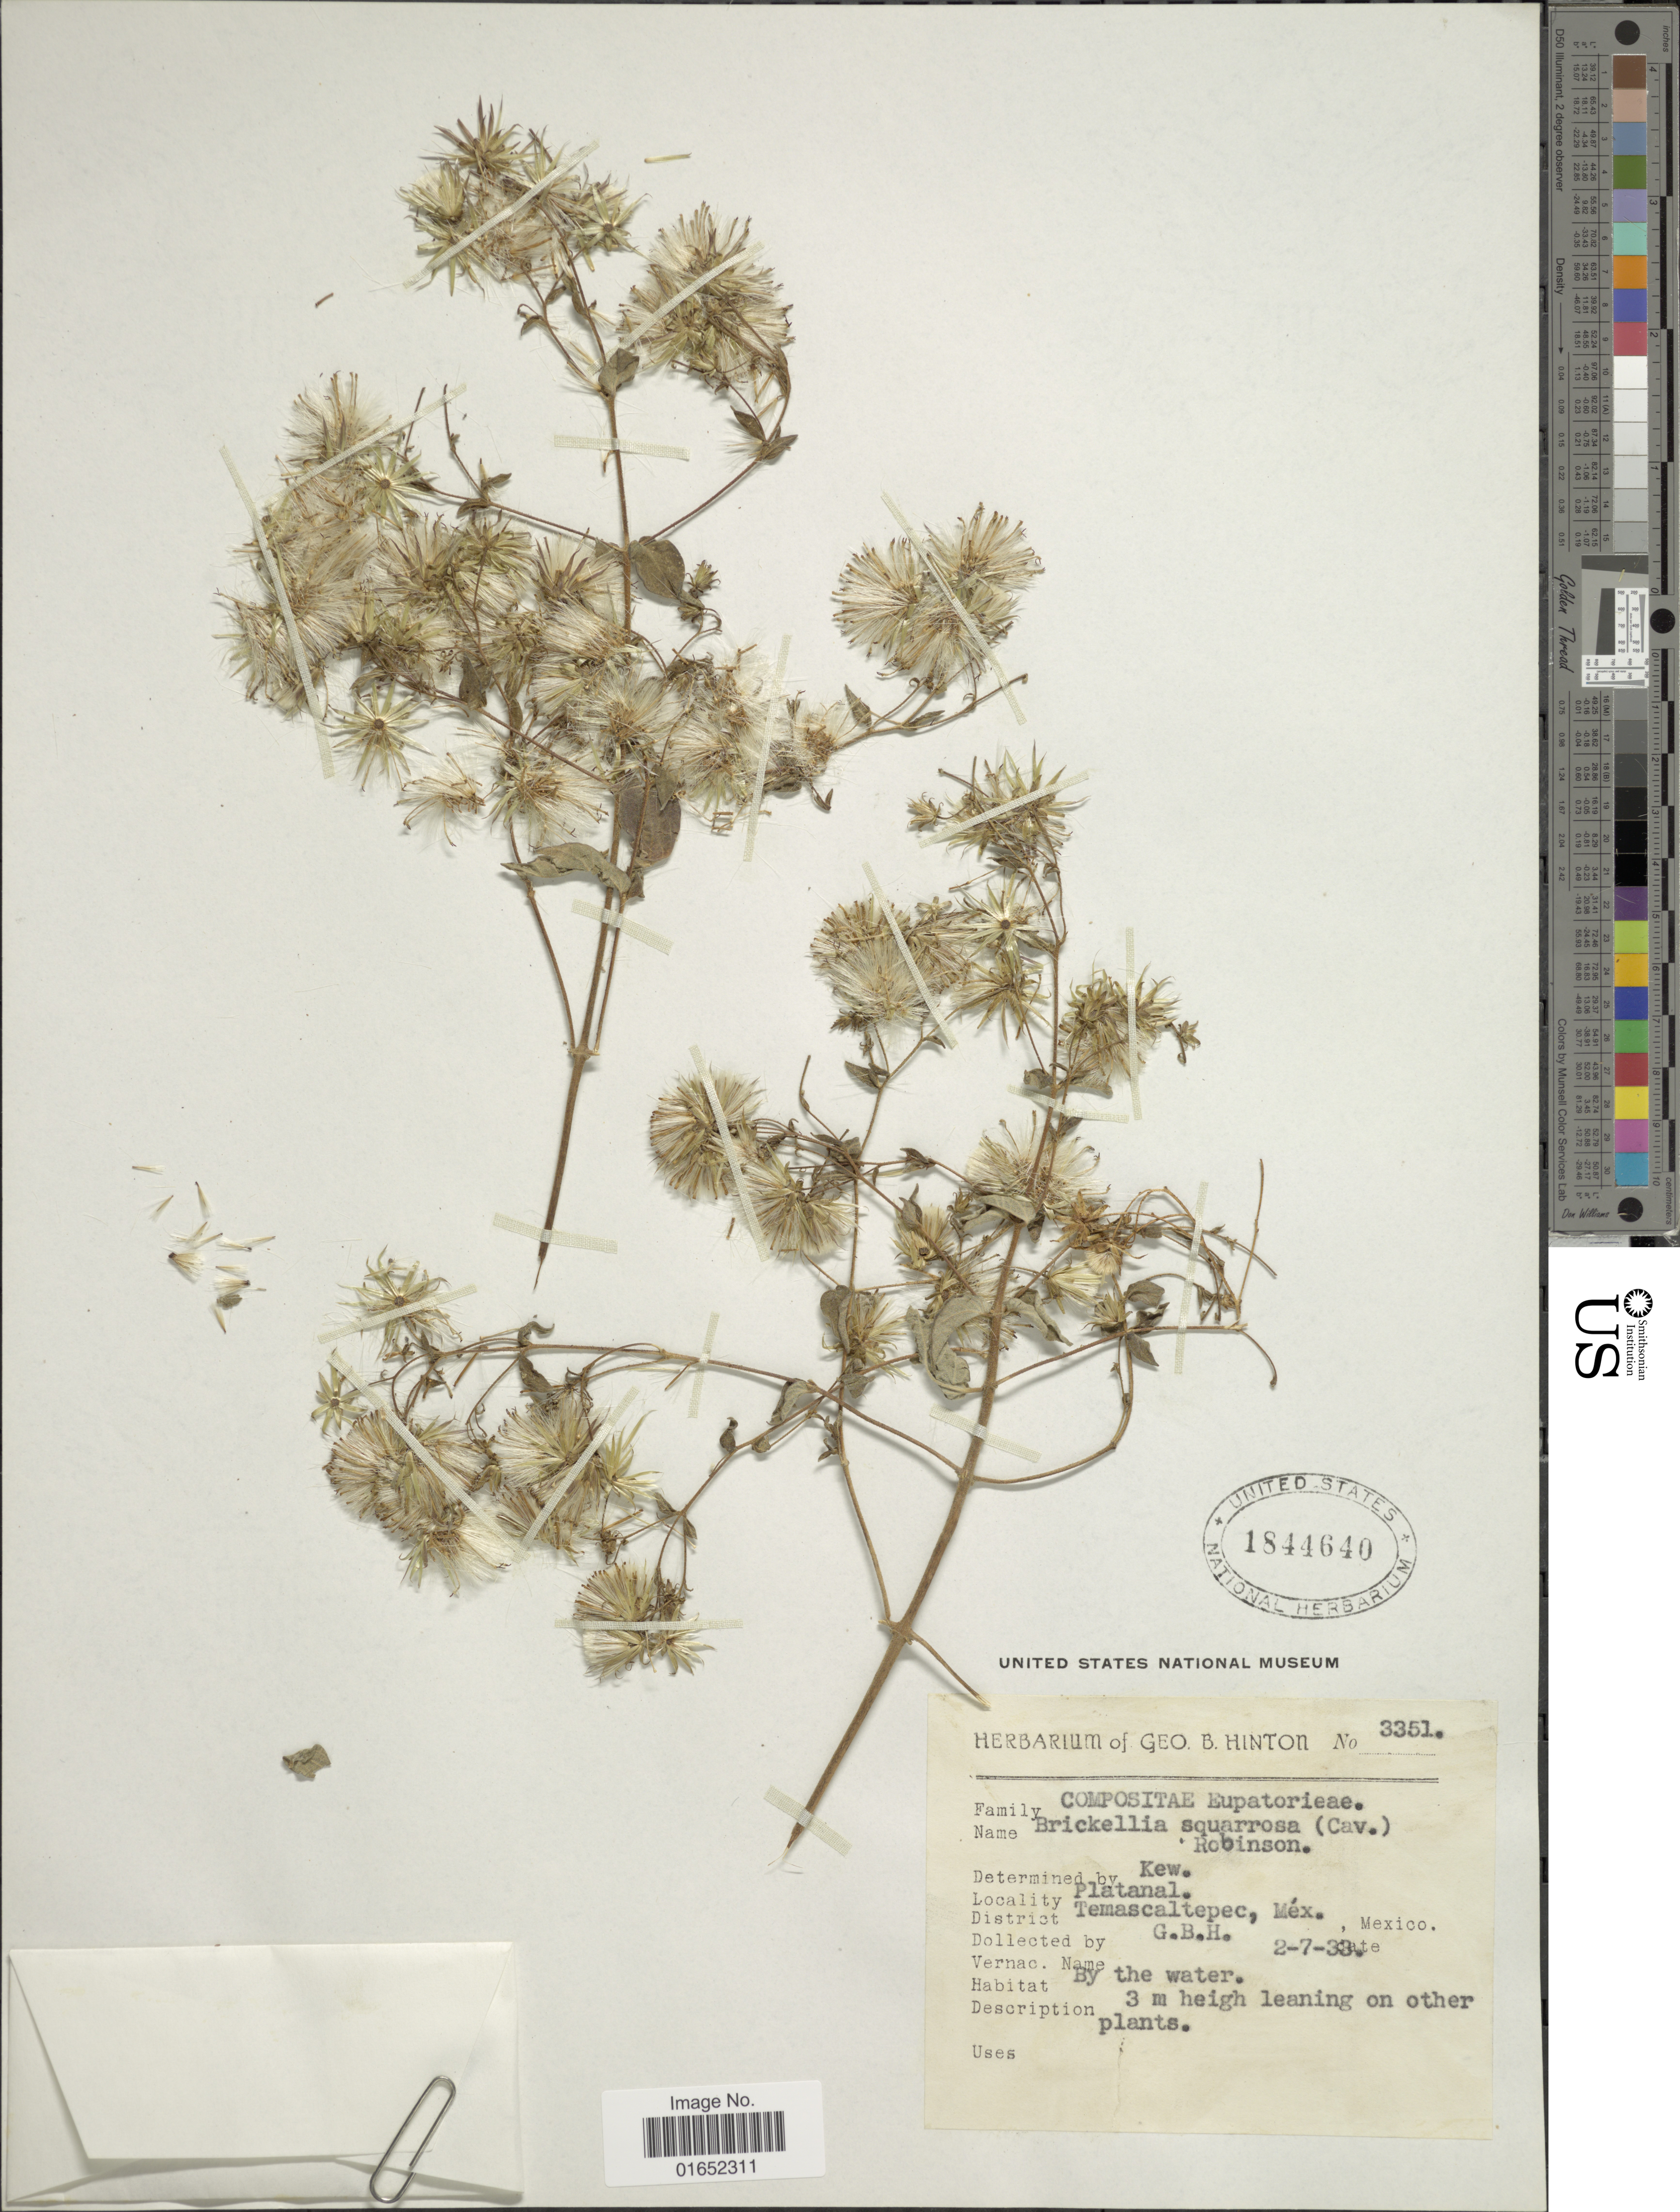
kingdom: Plantae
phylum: Tracheophyta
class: Magnoliopsida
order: Asterales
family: Asteraceae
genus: Brickellia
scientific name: Brickellia squarrosa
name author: B.L. Rob. & Seaton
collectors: G. B. Hinton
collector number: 3351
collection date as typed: Transcribed d/m/y: 2/7/33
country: Mexico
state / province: México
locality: Platanal, District Temascaltepec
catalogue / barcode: US 1844640